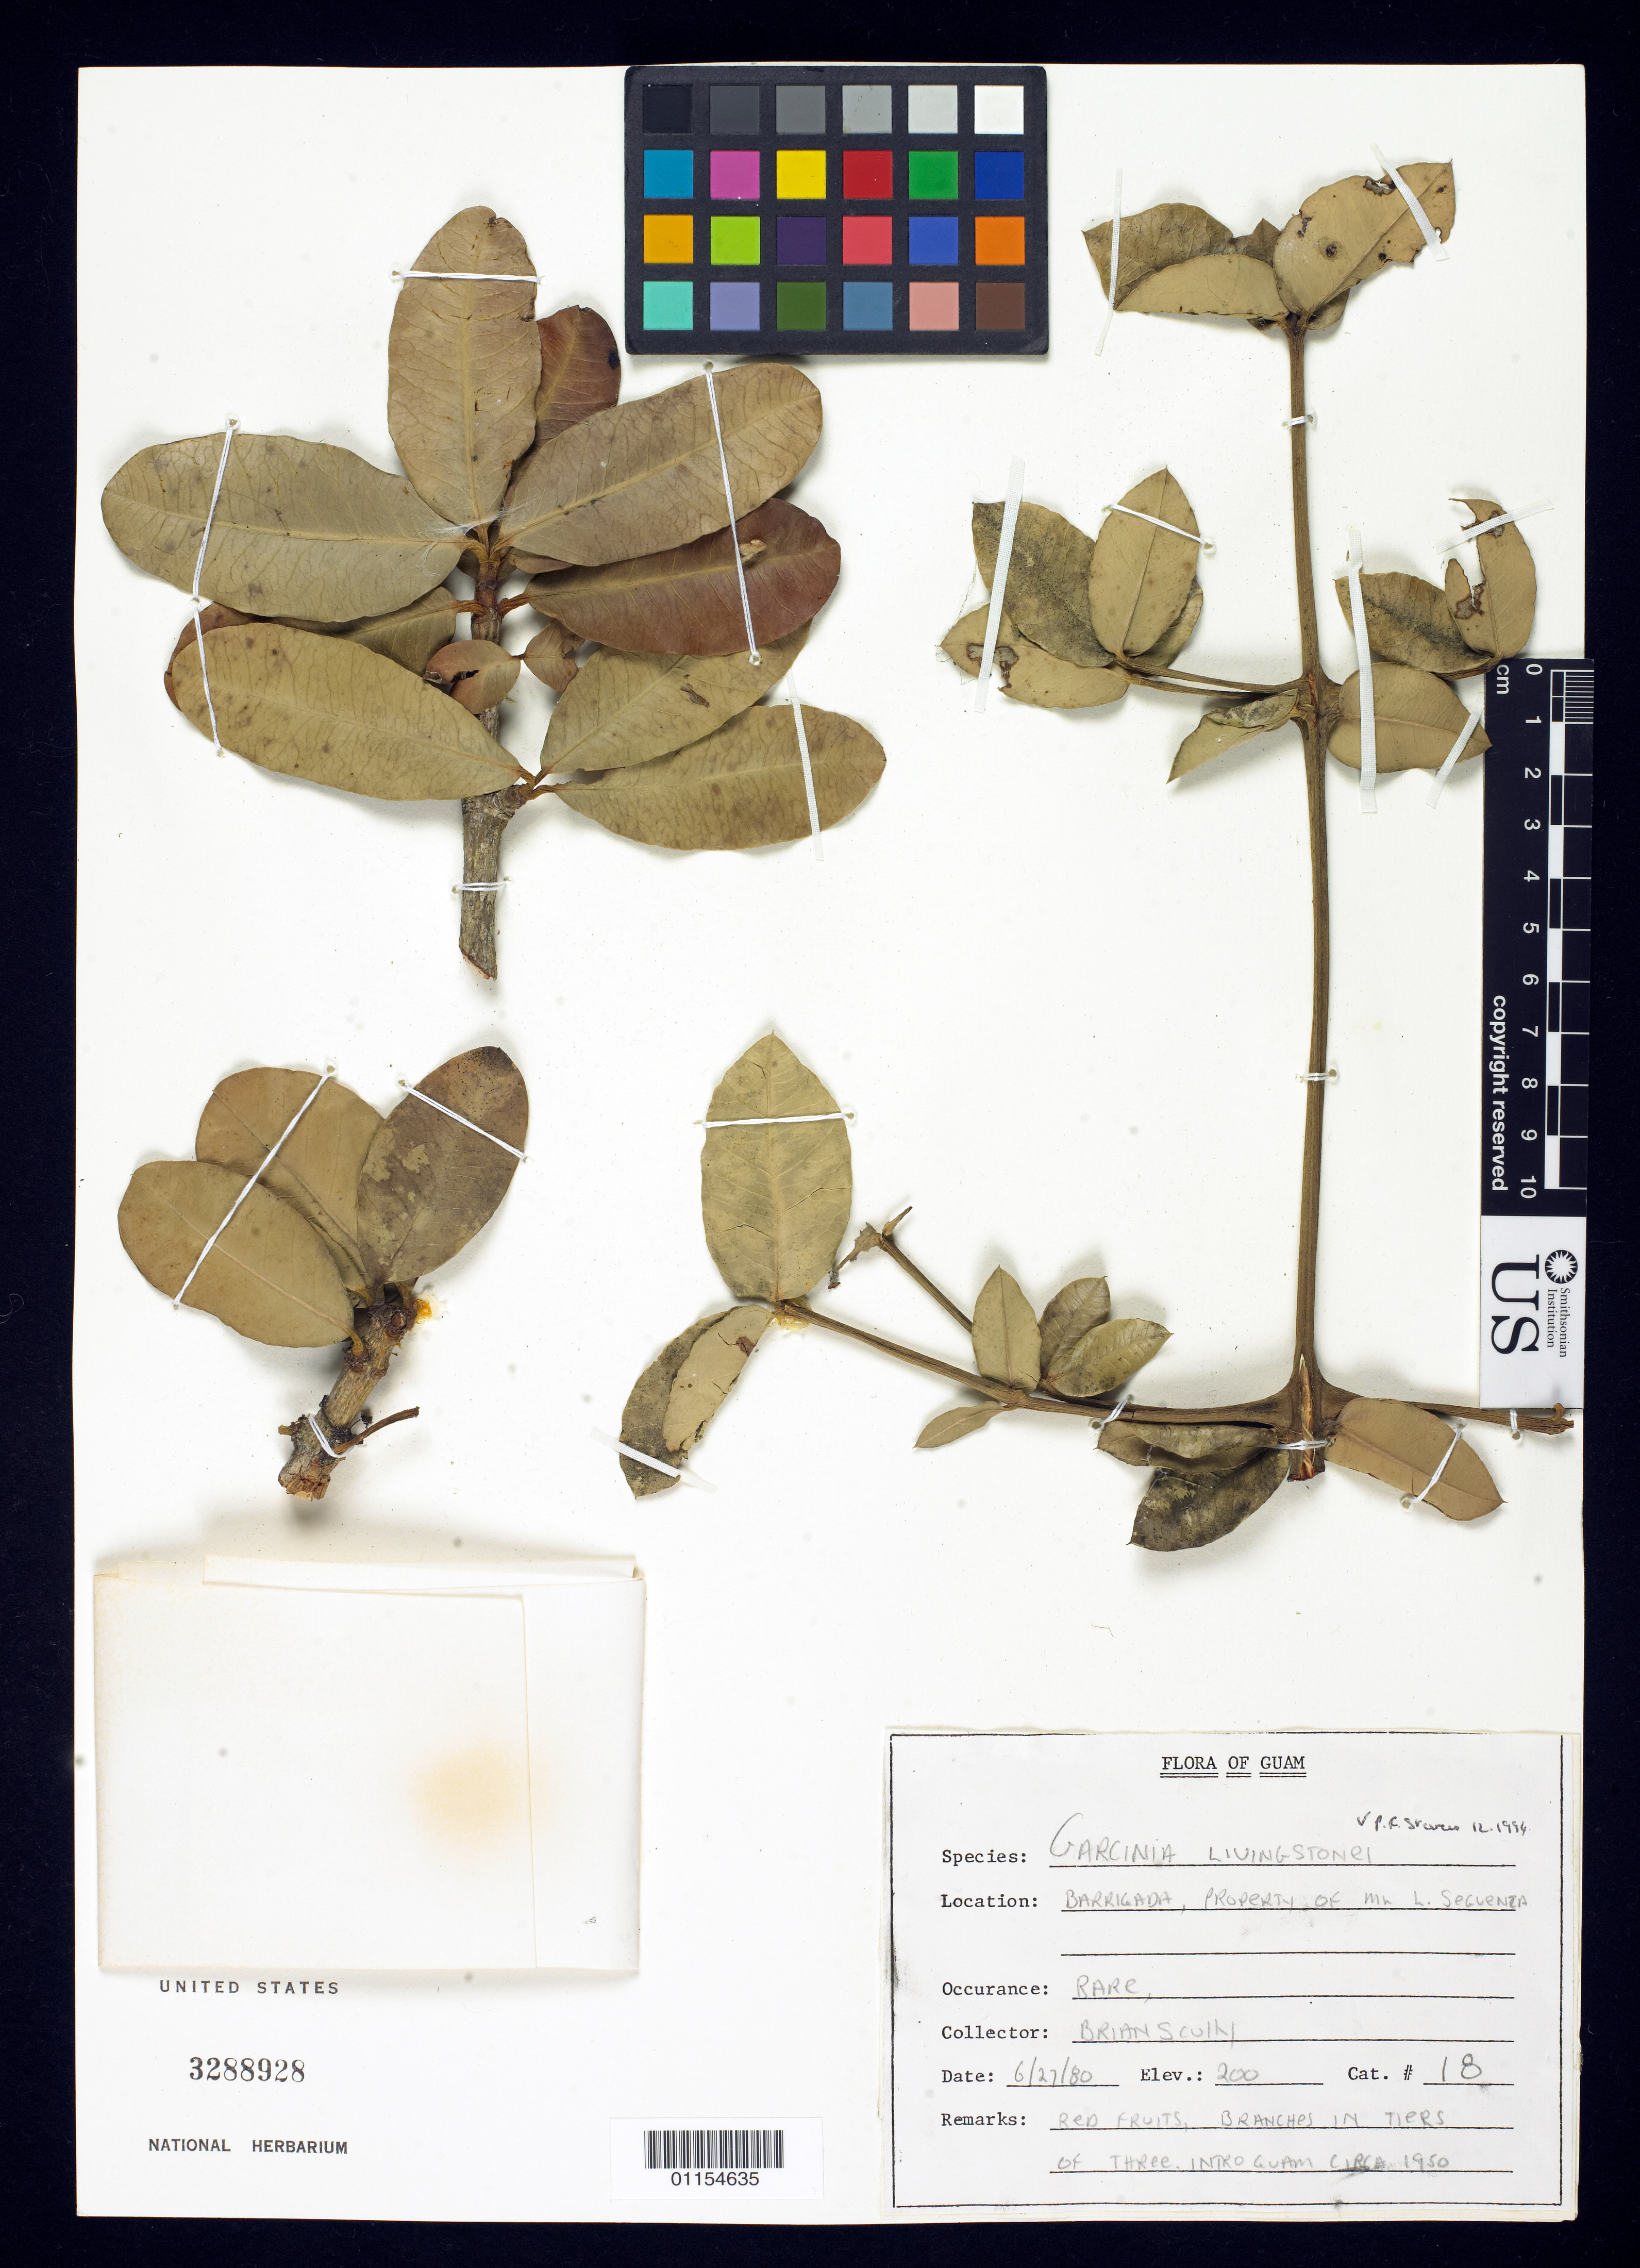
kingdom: Plantae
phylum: Tracheophyta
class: Magnoliopsida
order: Malpighiales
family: Clusiaceae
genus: Garcinia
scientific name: Garcinia livingstonei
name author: T. Anderson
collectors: B. Scully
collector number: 18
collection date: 1980-06-27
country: Guam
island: Guam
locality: Barrigada, property of Mk L. Seguenta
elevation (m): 61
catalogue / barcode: US 3288928